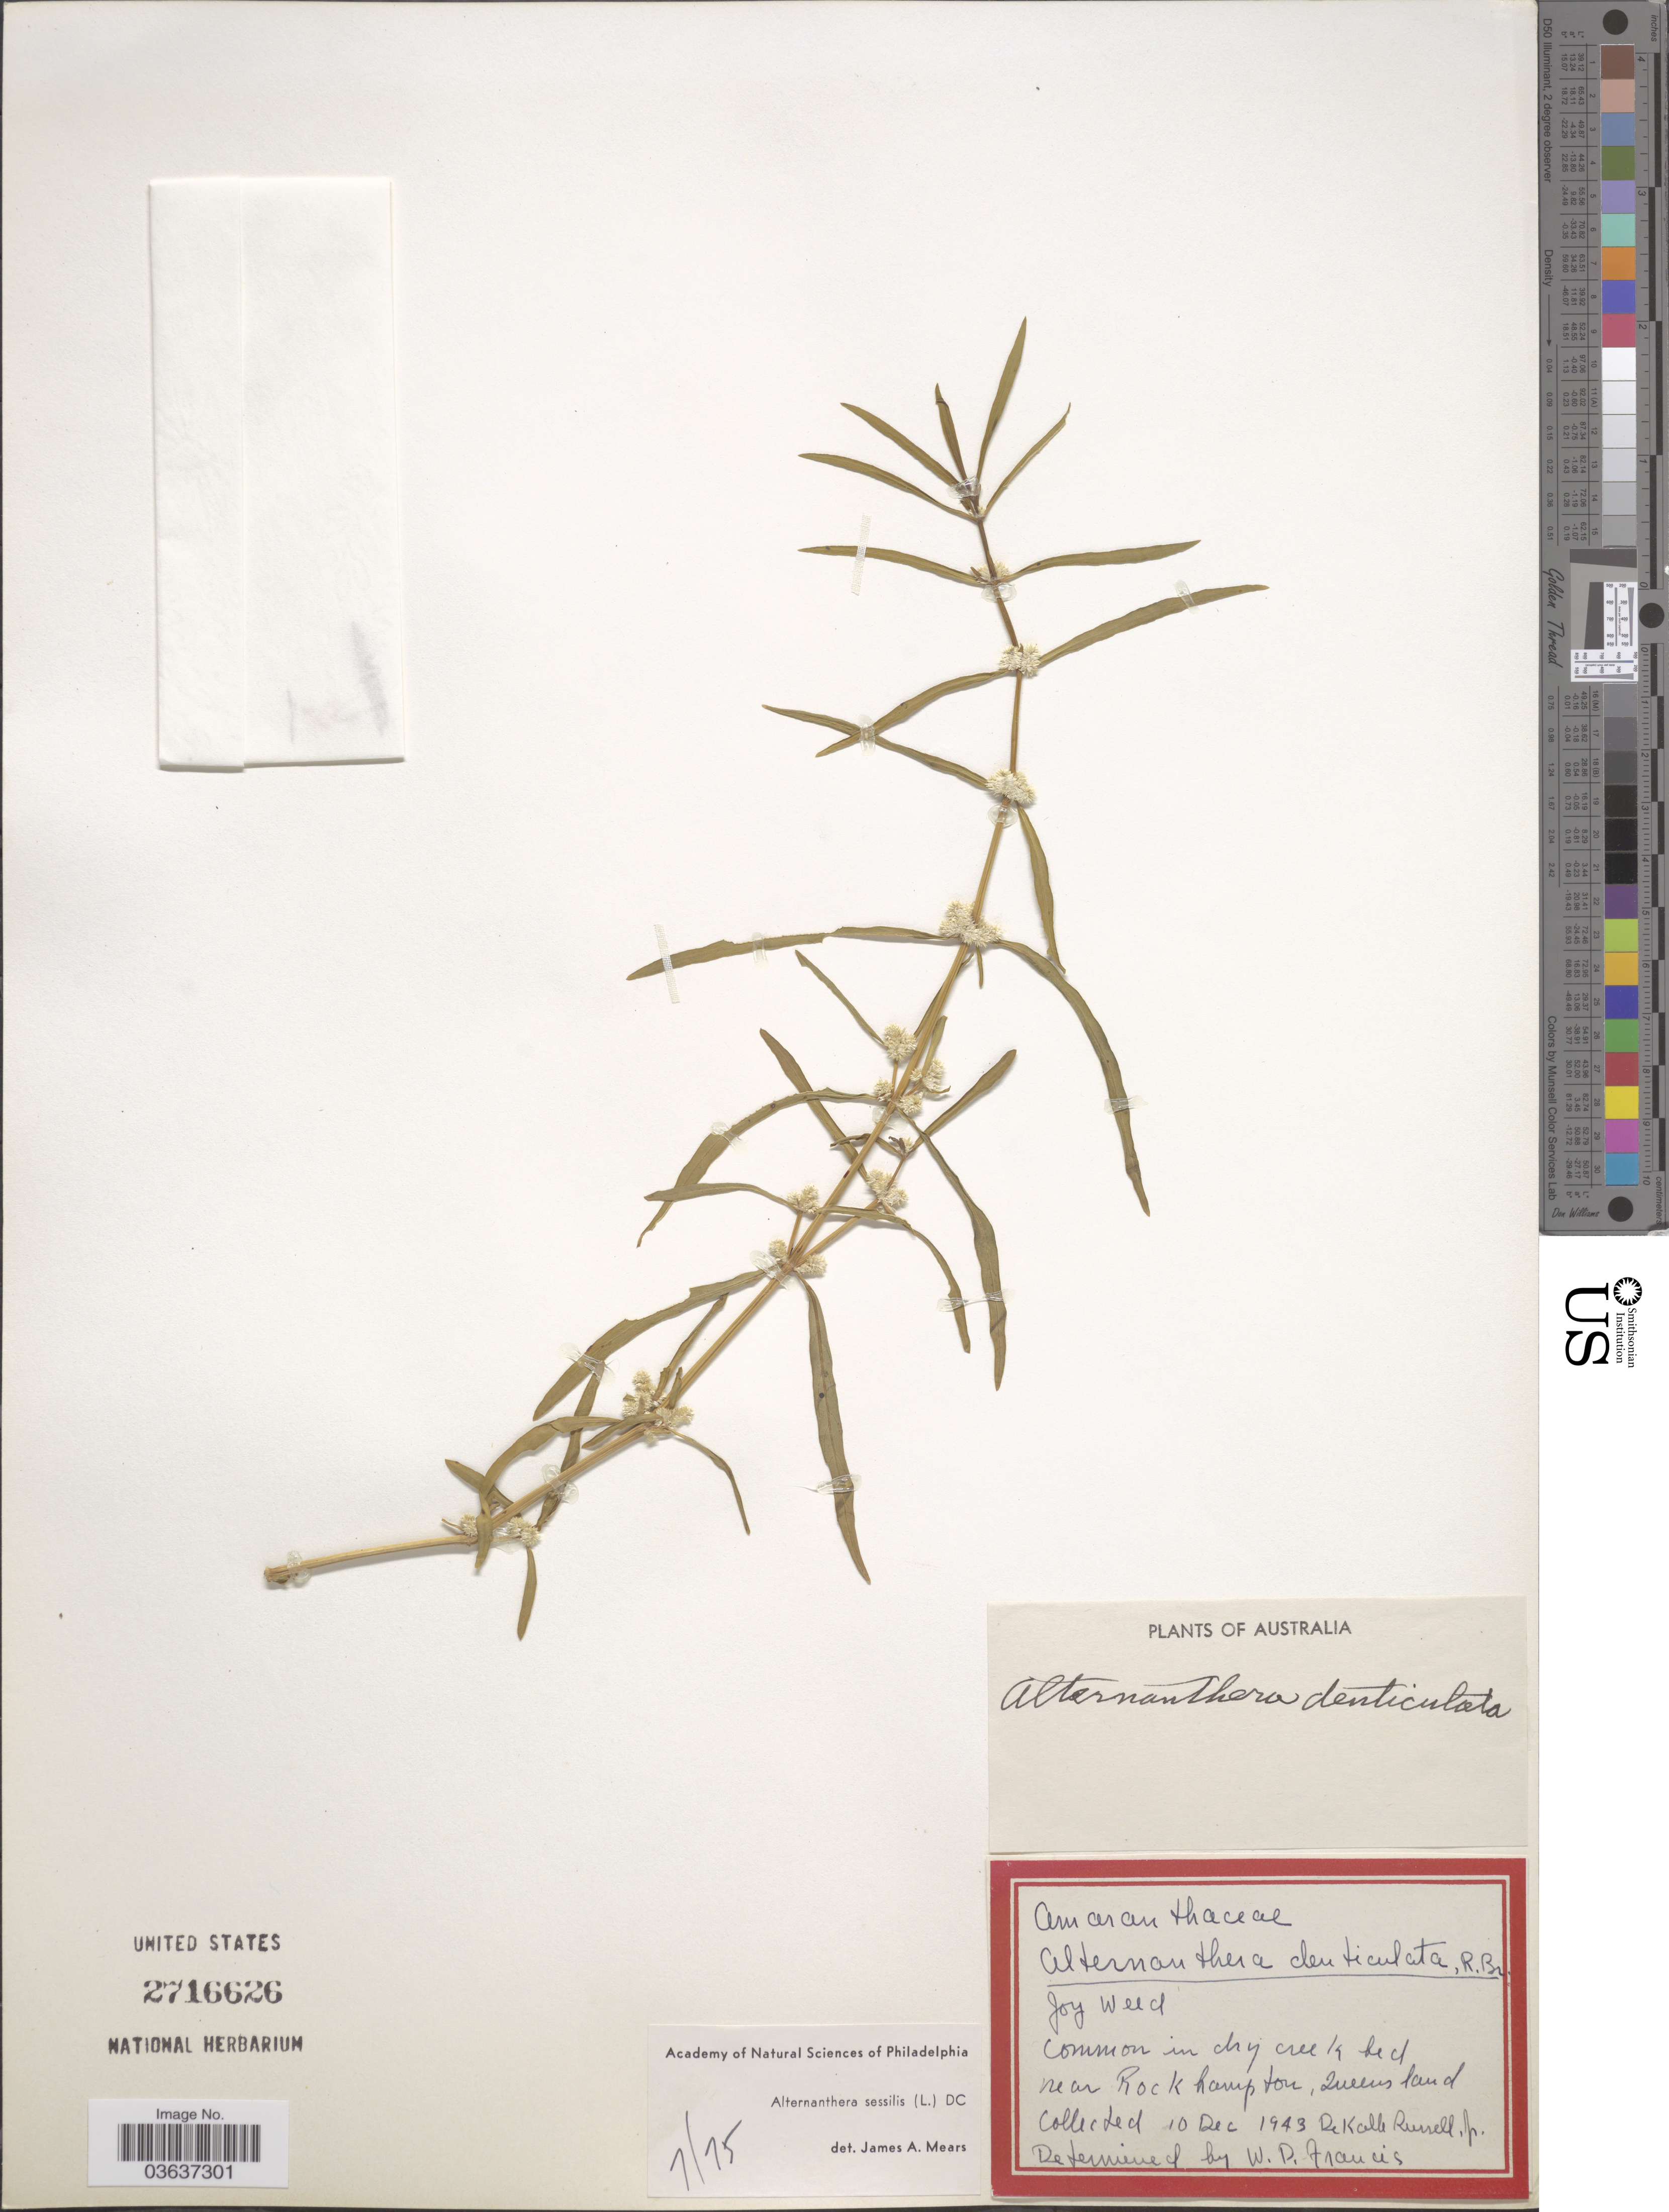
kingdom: Plantae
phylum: Tracheophyta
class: Magnoliopsida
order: Caryophyllales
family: Amaranthaceae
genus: Alternanthera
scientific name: Alternanthera sessilis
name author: (L.) DC.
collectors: D. K. Russell Jr.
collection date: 1943-12-10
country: Australia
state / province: Queensland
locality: Near Rockhampton.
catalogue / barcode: US 2716626